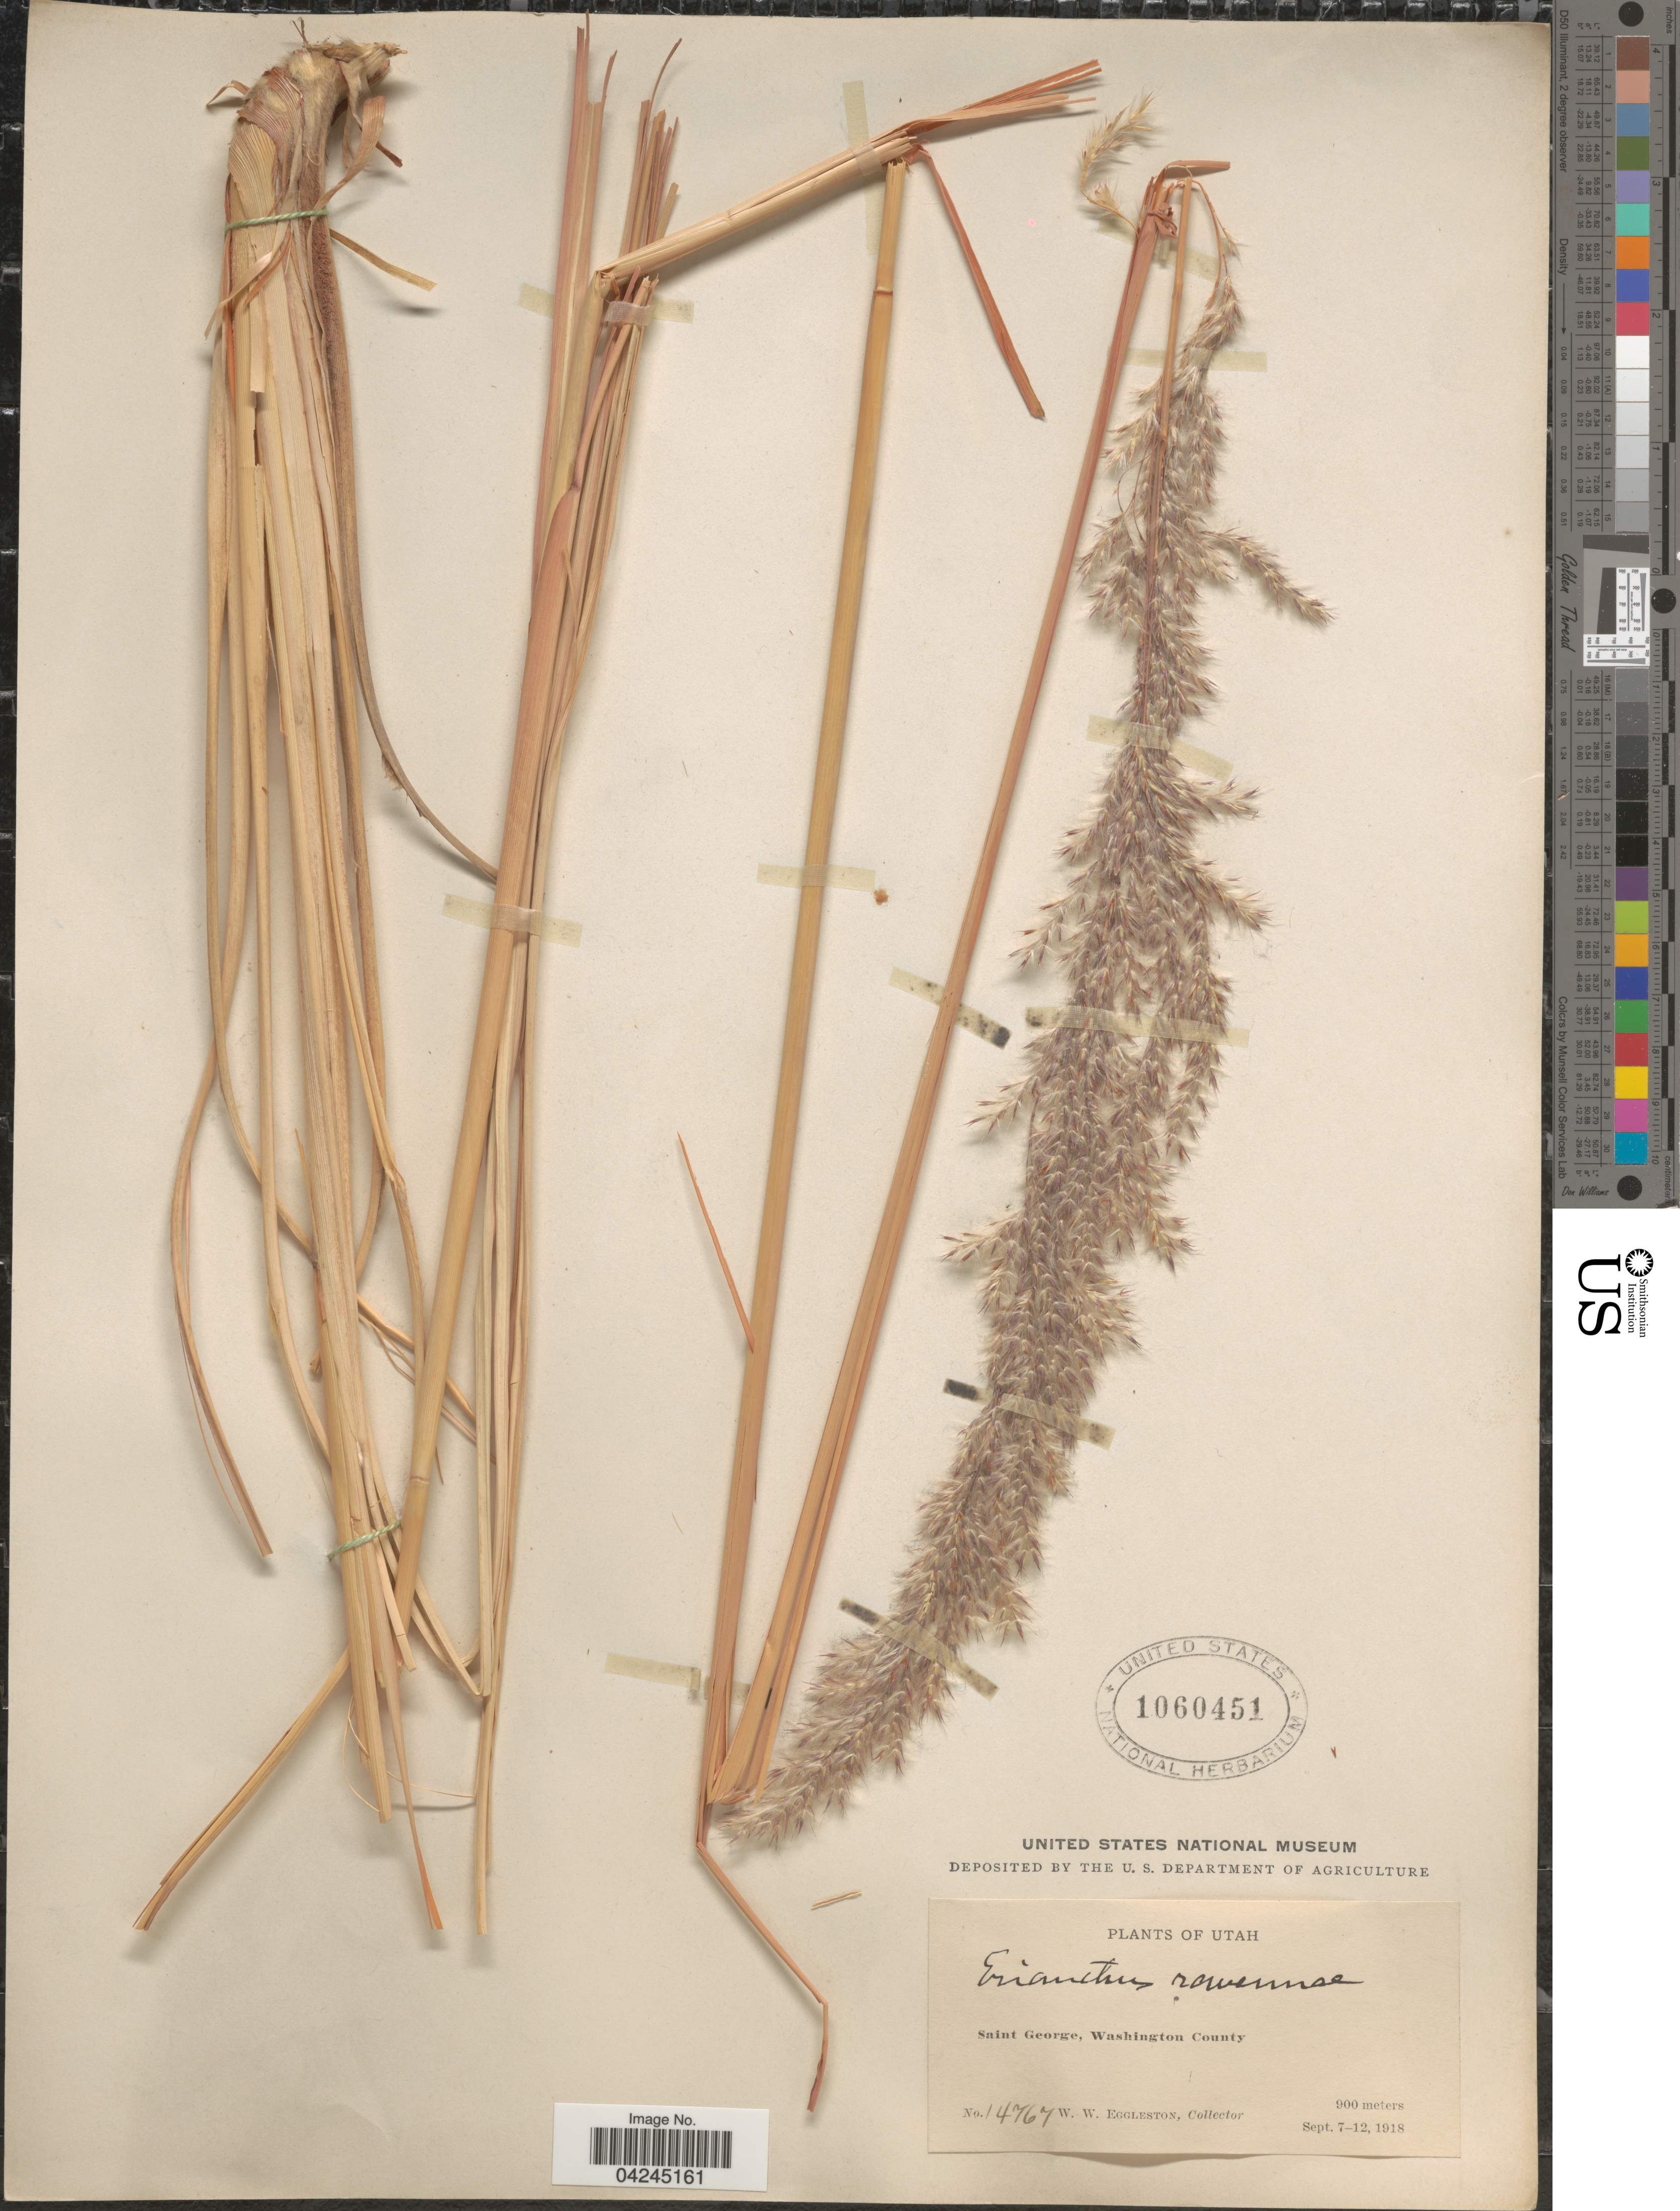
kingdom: Plantae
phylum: Tracheophyta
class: Liliopsida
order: Poales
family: Poaceae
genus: Erianthus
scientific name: Erianthus giganteus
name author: (Walter) P. Beauv.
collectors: W. W. Eggleston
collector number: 14767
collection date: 1918-09-07/1918-09-12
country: United States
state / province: Utah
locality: Saint George, Washington County.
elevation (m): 900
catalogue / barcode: US 1060451